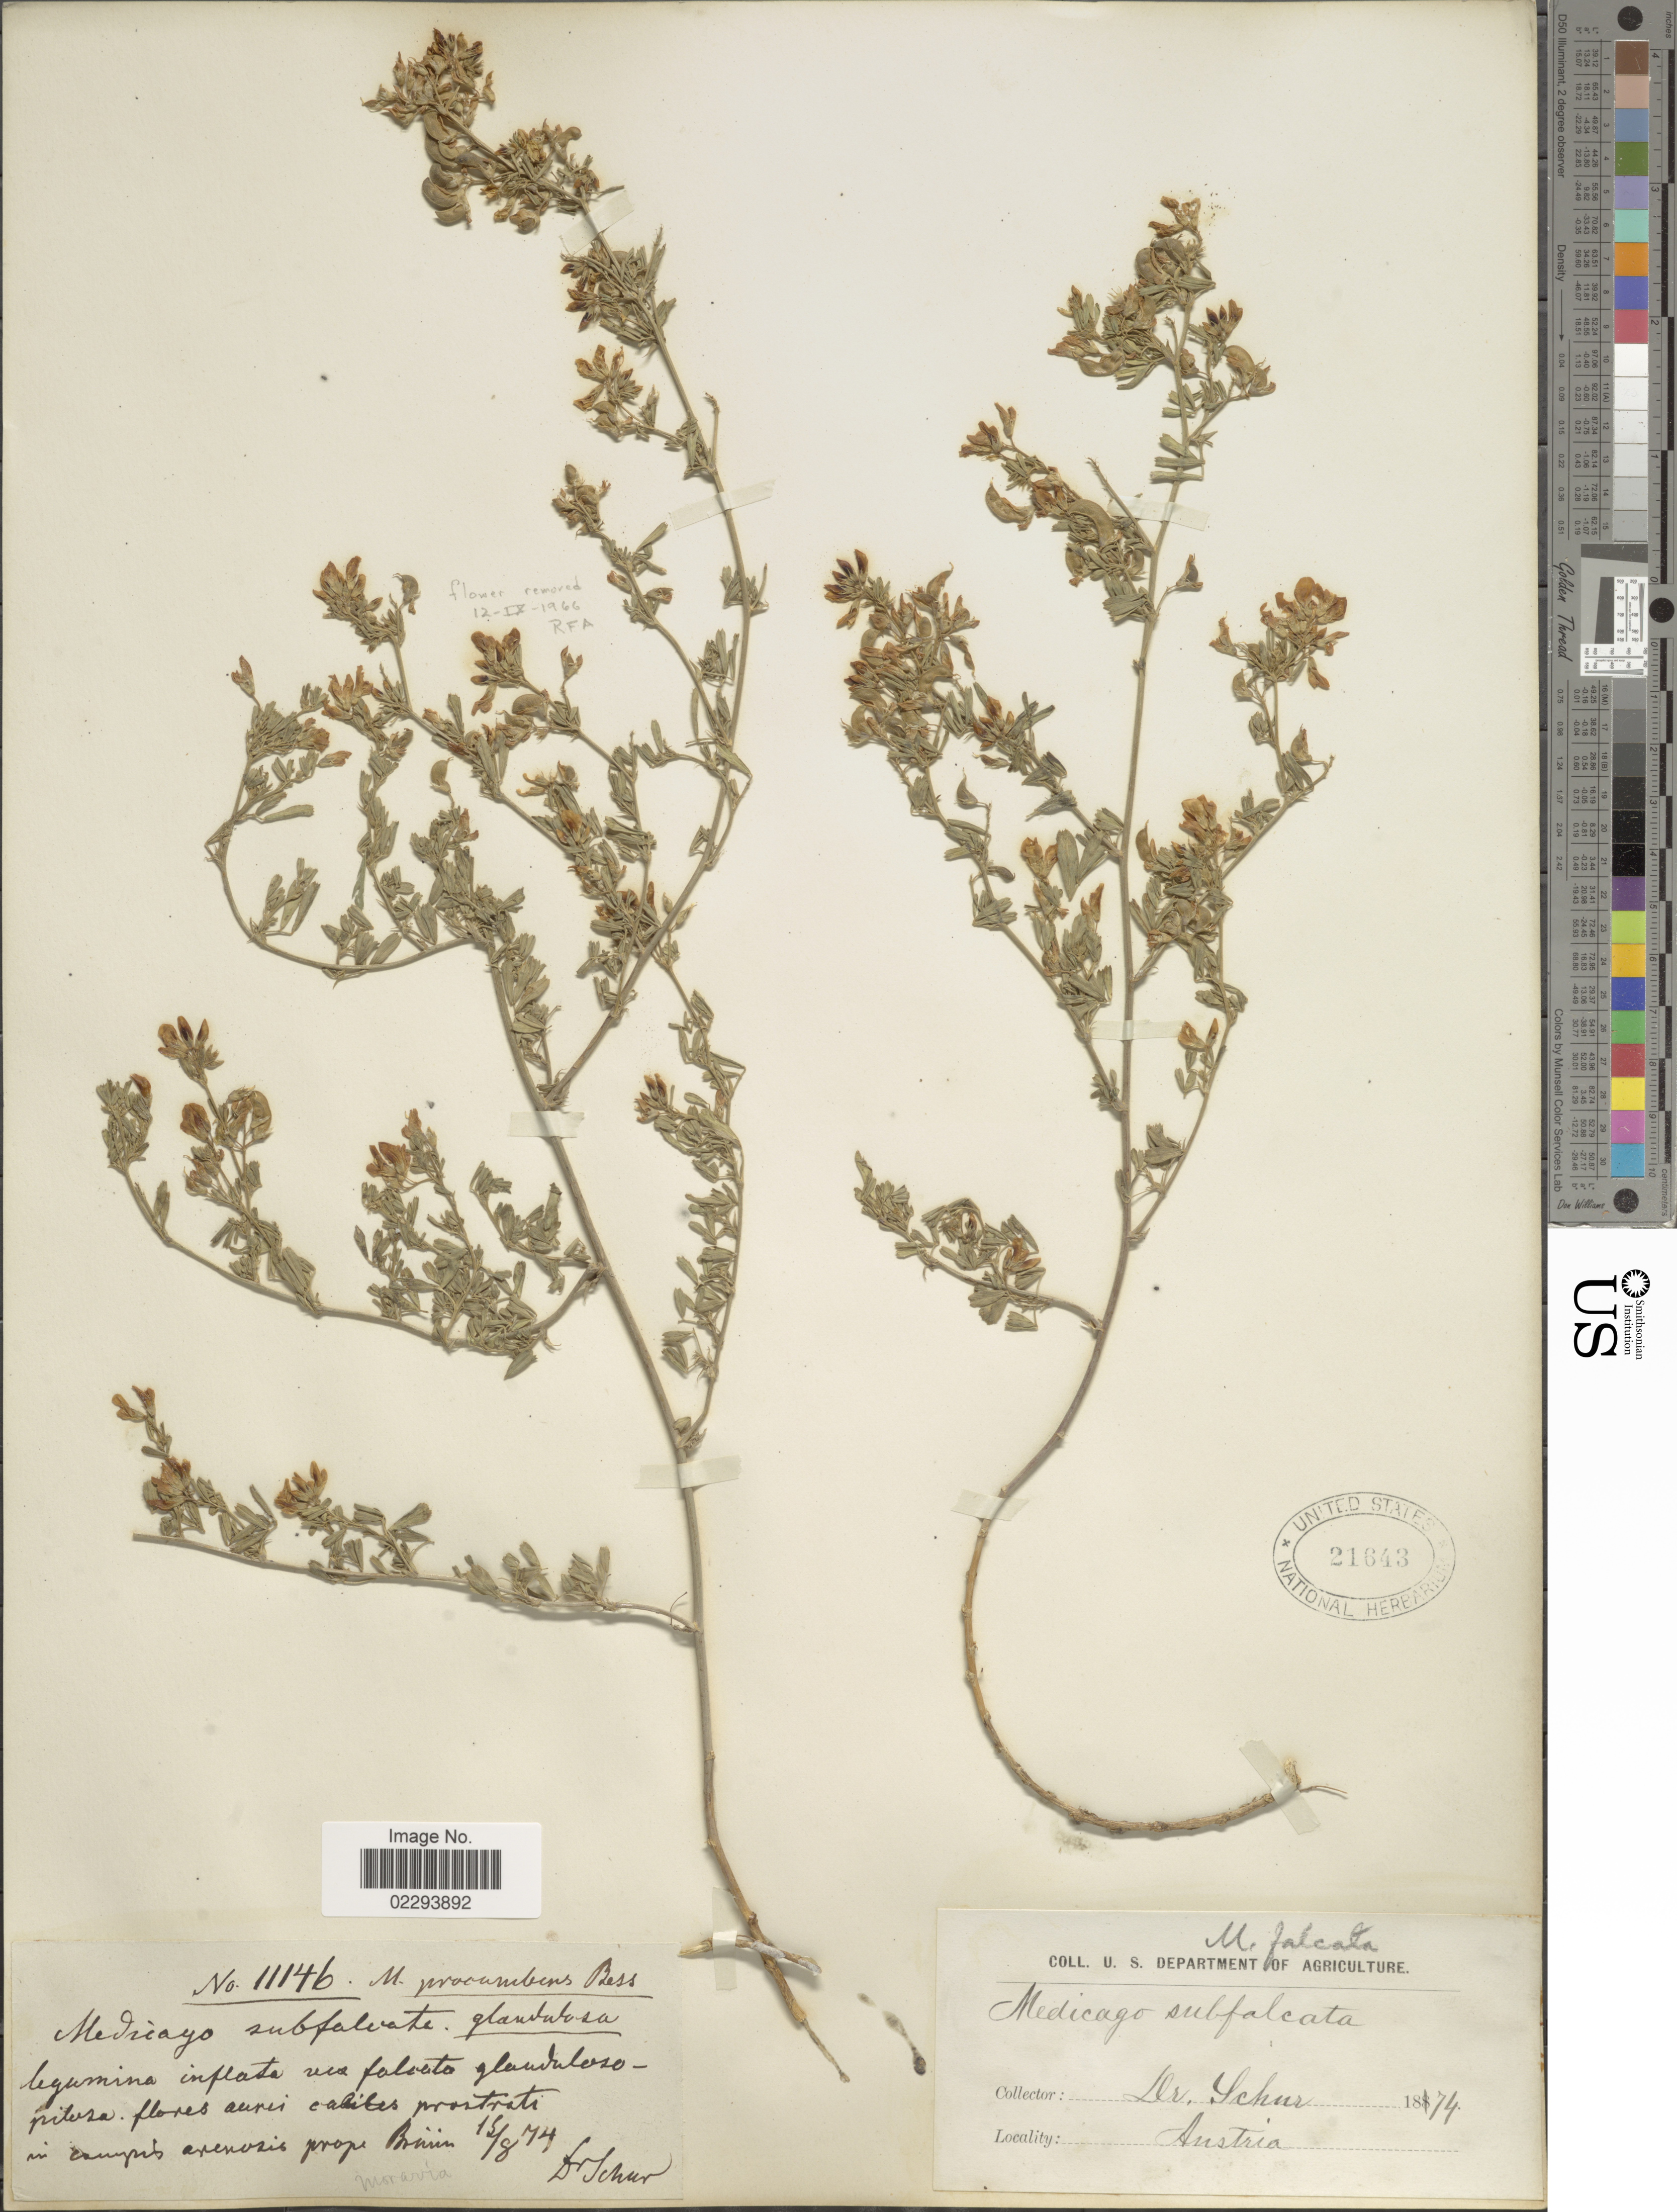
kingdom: Plantae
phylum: Tracheophyta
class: Magnoliopsida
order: Fabales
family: Fabaceae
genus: Medicago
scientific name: Medicago sativa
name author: L.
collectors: Schur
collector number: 11146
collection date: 1874-08-15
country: Austria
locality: In campos arenosis prope Baun [interpreted], Austria.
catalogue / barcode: US 21643